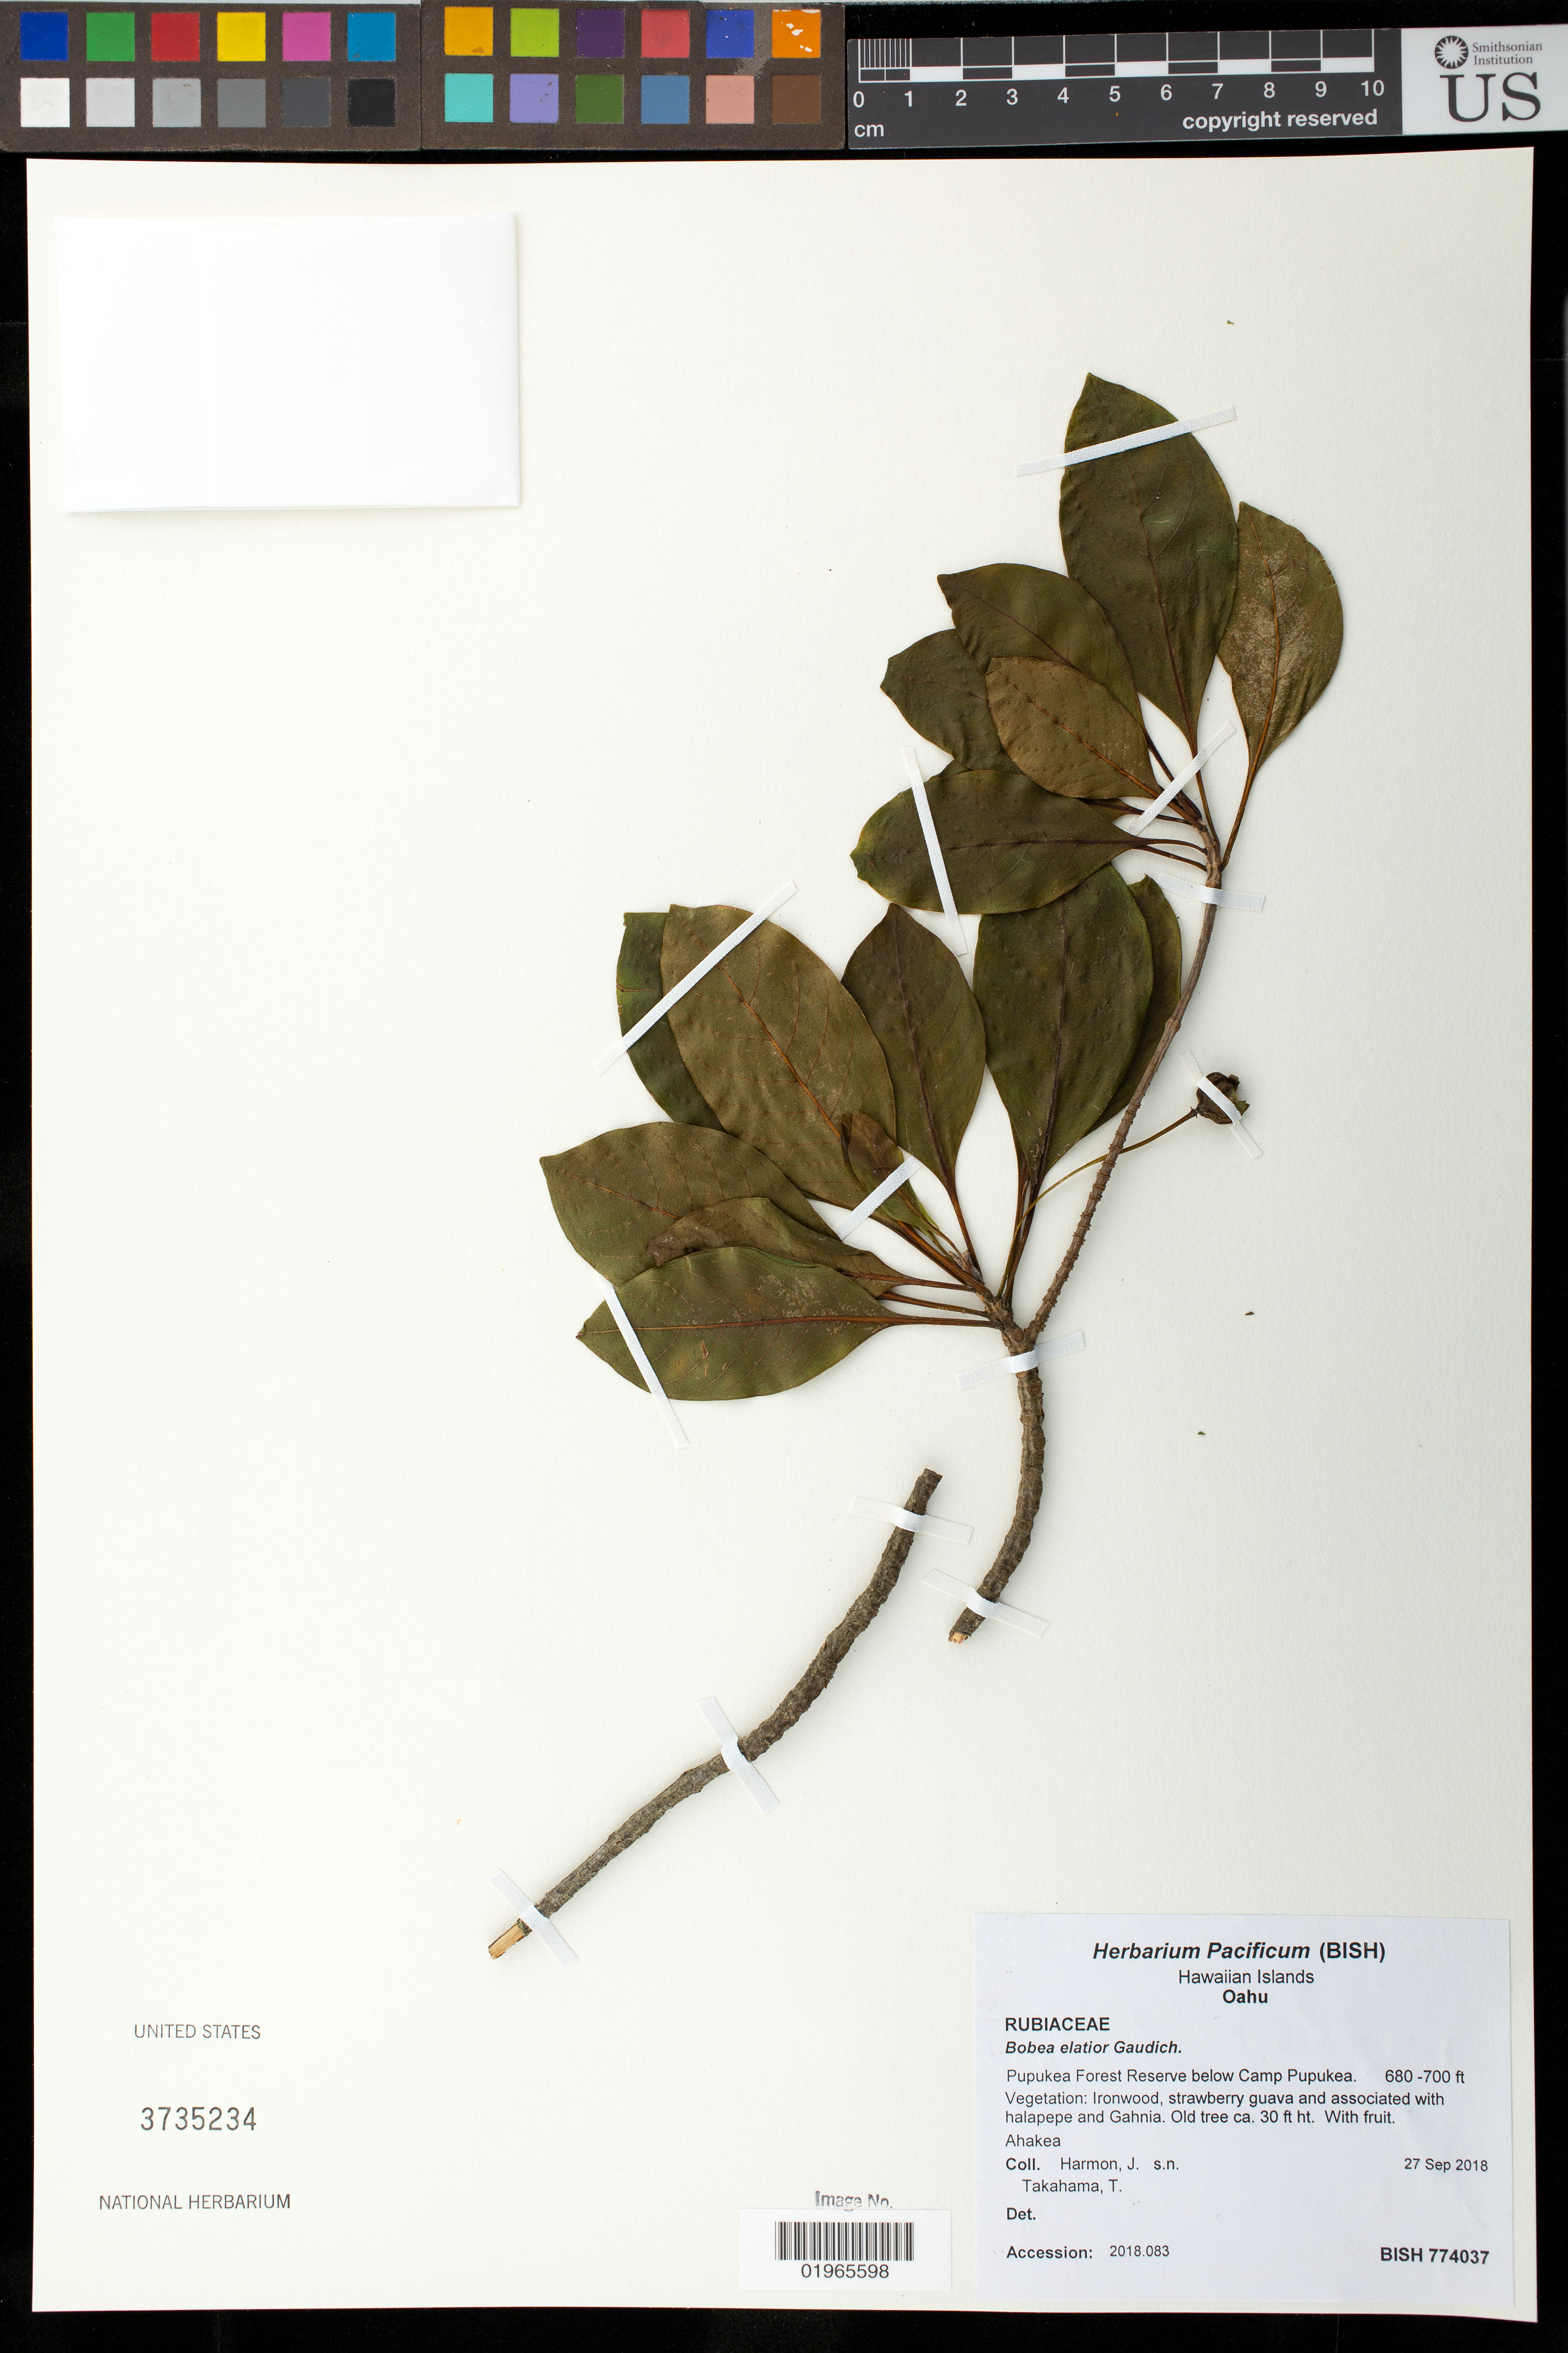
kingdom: Plantae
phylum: Tracheophyta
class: Magnoliopsida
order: Gentianales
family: Rubiaceae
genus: Bobea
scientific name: Bobea elatior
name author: Gaudich.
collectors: J. Harmon & T. Takahama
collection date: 2018-09-27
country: United States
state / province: Hawaii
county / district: Honolulu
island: Oahu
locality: Pupukea Forest Reserve below Camp Pupukea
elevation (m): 207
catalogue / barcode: US 3735234